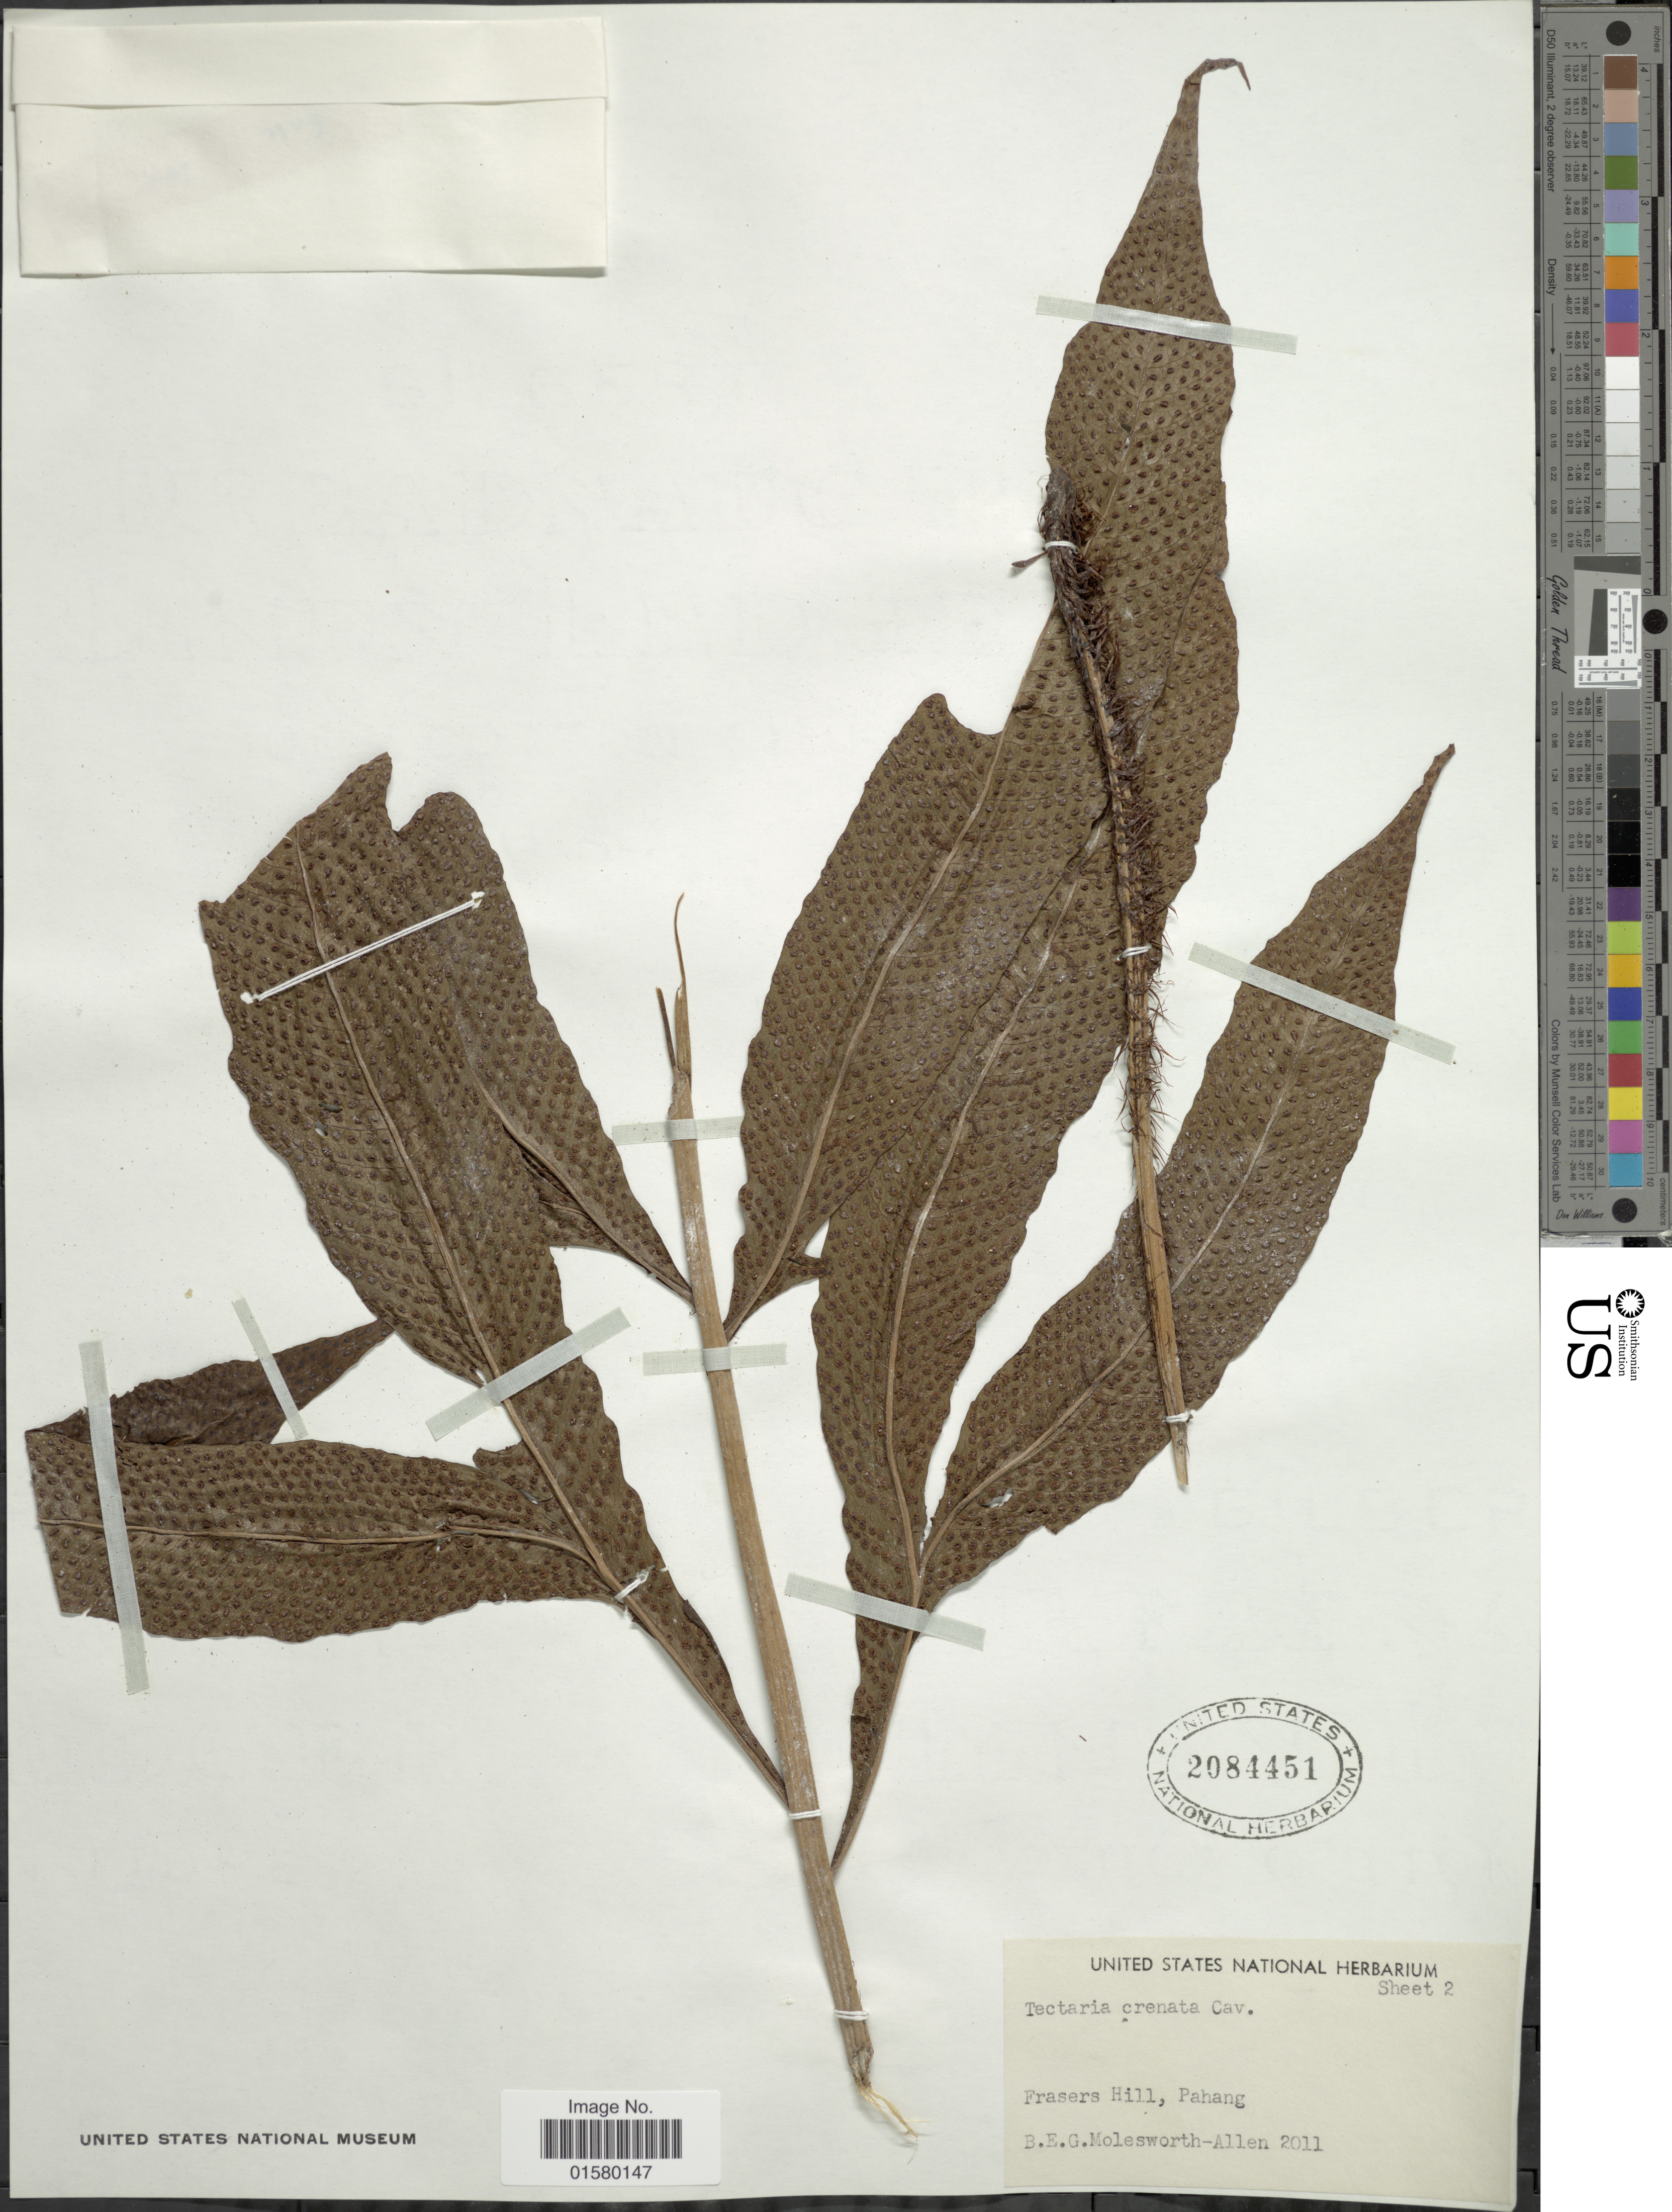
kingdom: Plantae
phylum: Tracheophyta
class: Polypodiopsida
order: Polypodiales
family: Tectariaceae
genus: Tectaria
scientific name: Tectaria crenata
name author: Cav.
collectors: B. E. G. Molesworth-Allen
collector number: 2011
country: Malaysia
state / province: Pahang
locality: Frasers Hill, Pahang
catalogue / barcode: US 2084451